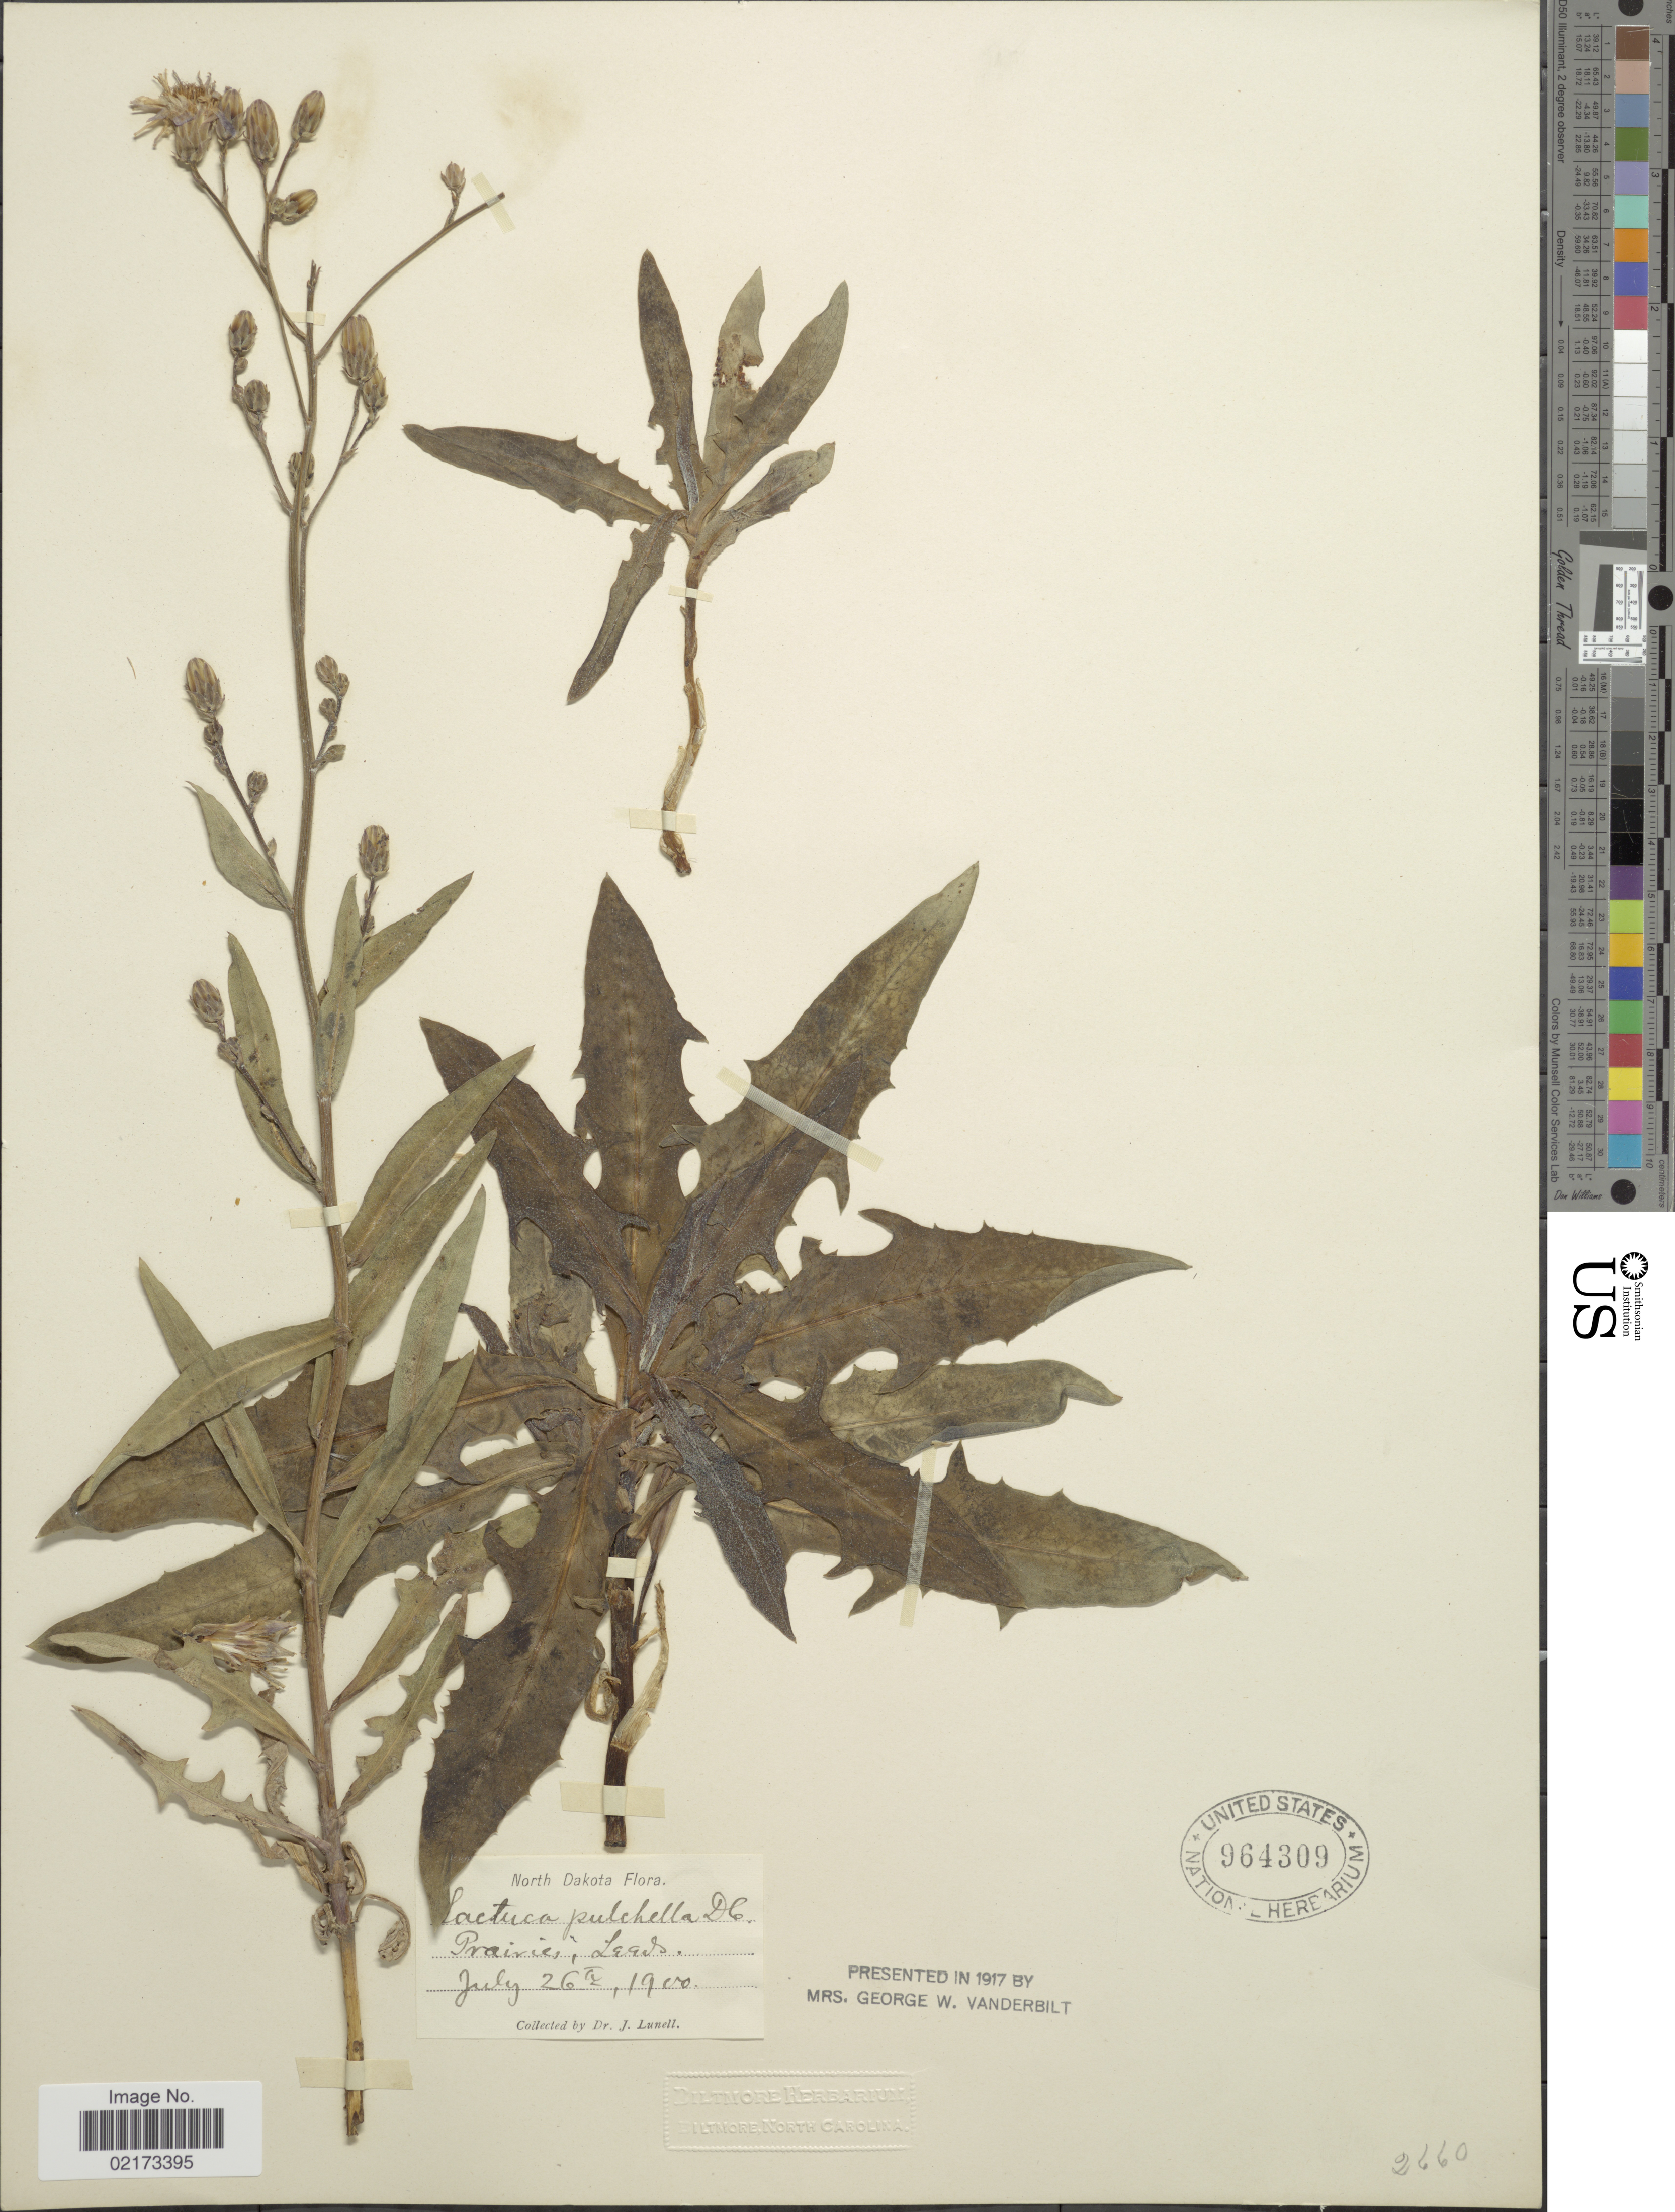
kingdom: Plantae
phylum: Tracheophyta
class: Magnoliopsida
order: Asterales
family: Asteraceae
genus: Lactuca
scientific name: Lactuca tatarica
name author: (L.) C.A. Mey.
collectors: J. Lunell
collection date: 1900-07-26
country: United States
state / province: North Dakota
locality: Prairies, Leeds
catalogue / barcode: US 964309